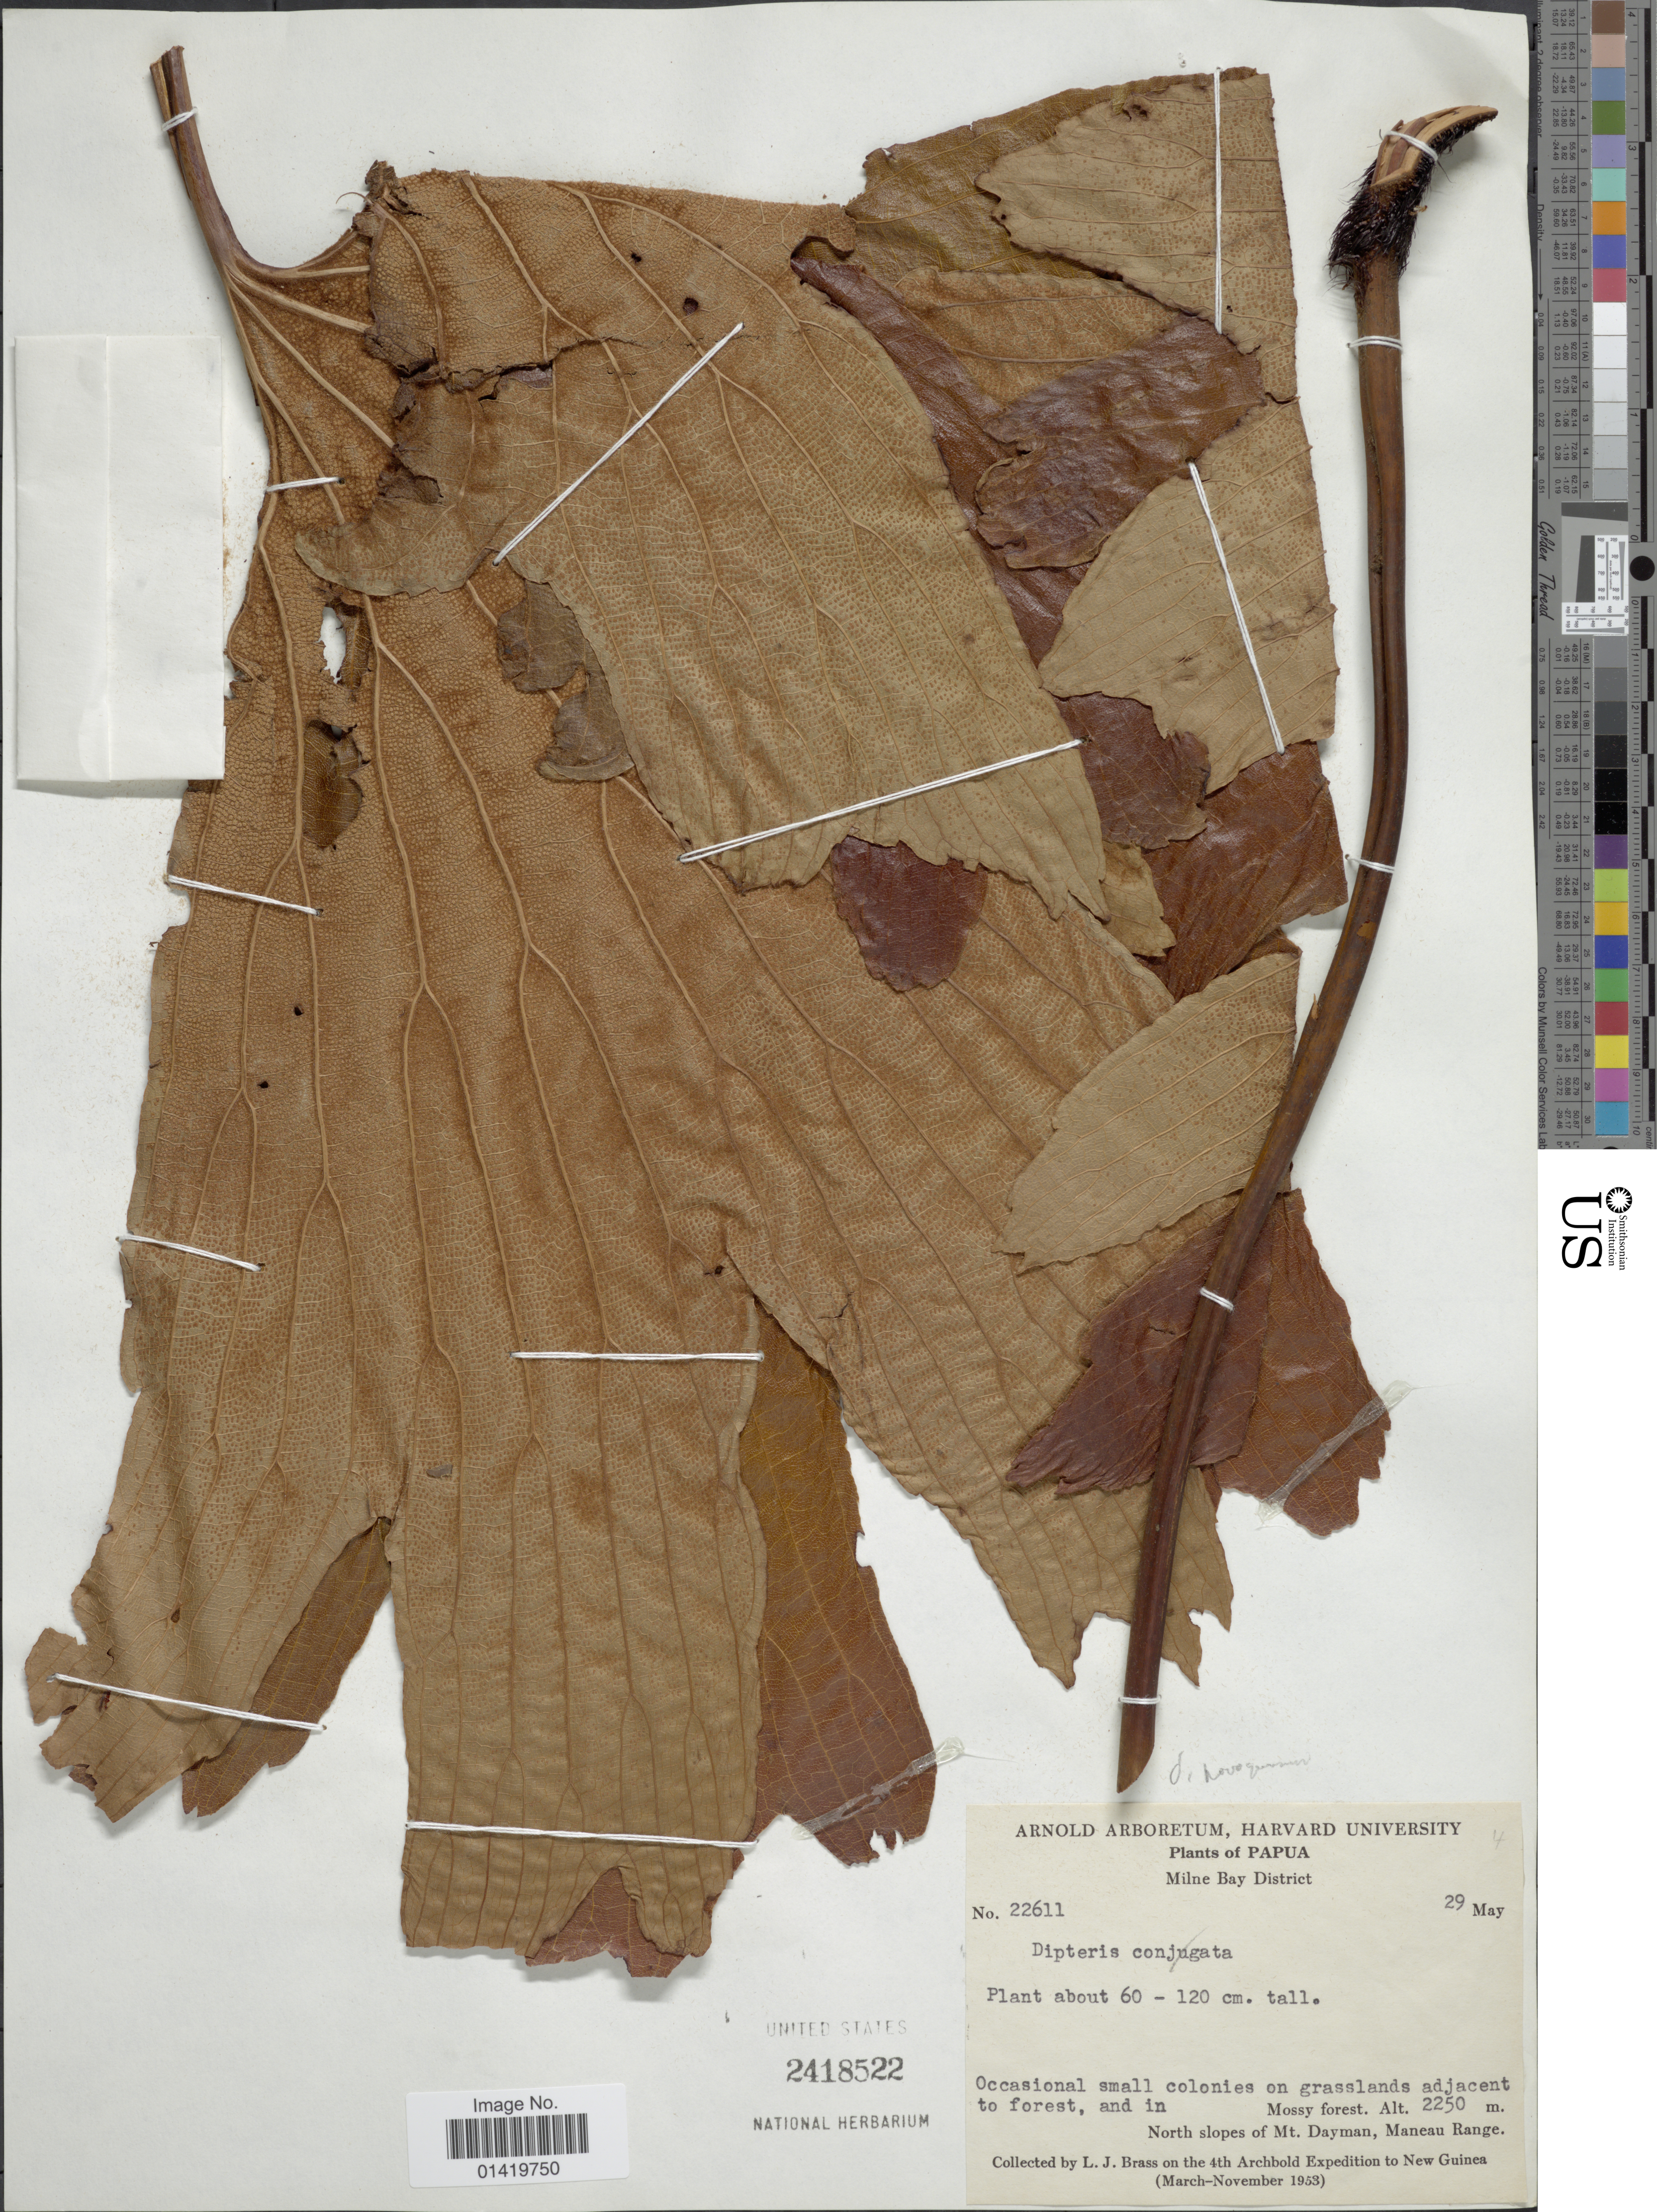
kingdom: Plantae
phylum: Tracheophyta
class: Polypodiopsida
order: Gleicheniales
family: Dipteridaceae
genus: Dipteris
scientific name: Dipteris novoguineensis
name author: Posth.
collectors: L. J. Brass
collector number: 22611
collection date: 1953-05-29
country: Papua New Guinea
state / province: Milne Bay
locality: Milne Bay District, North slopes of Mt Dayman, Maneau Range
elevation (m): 2250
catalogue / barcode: US 2418522